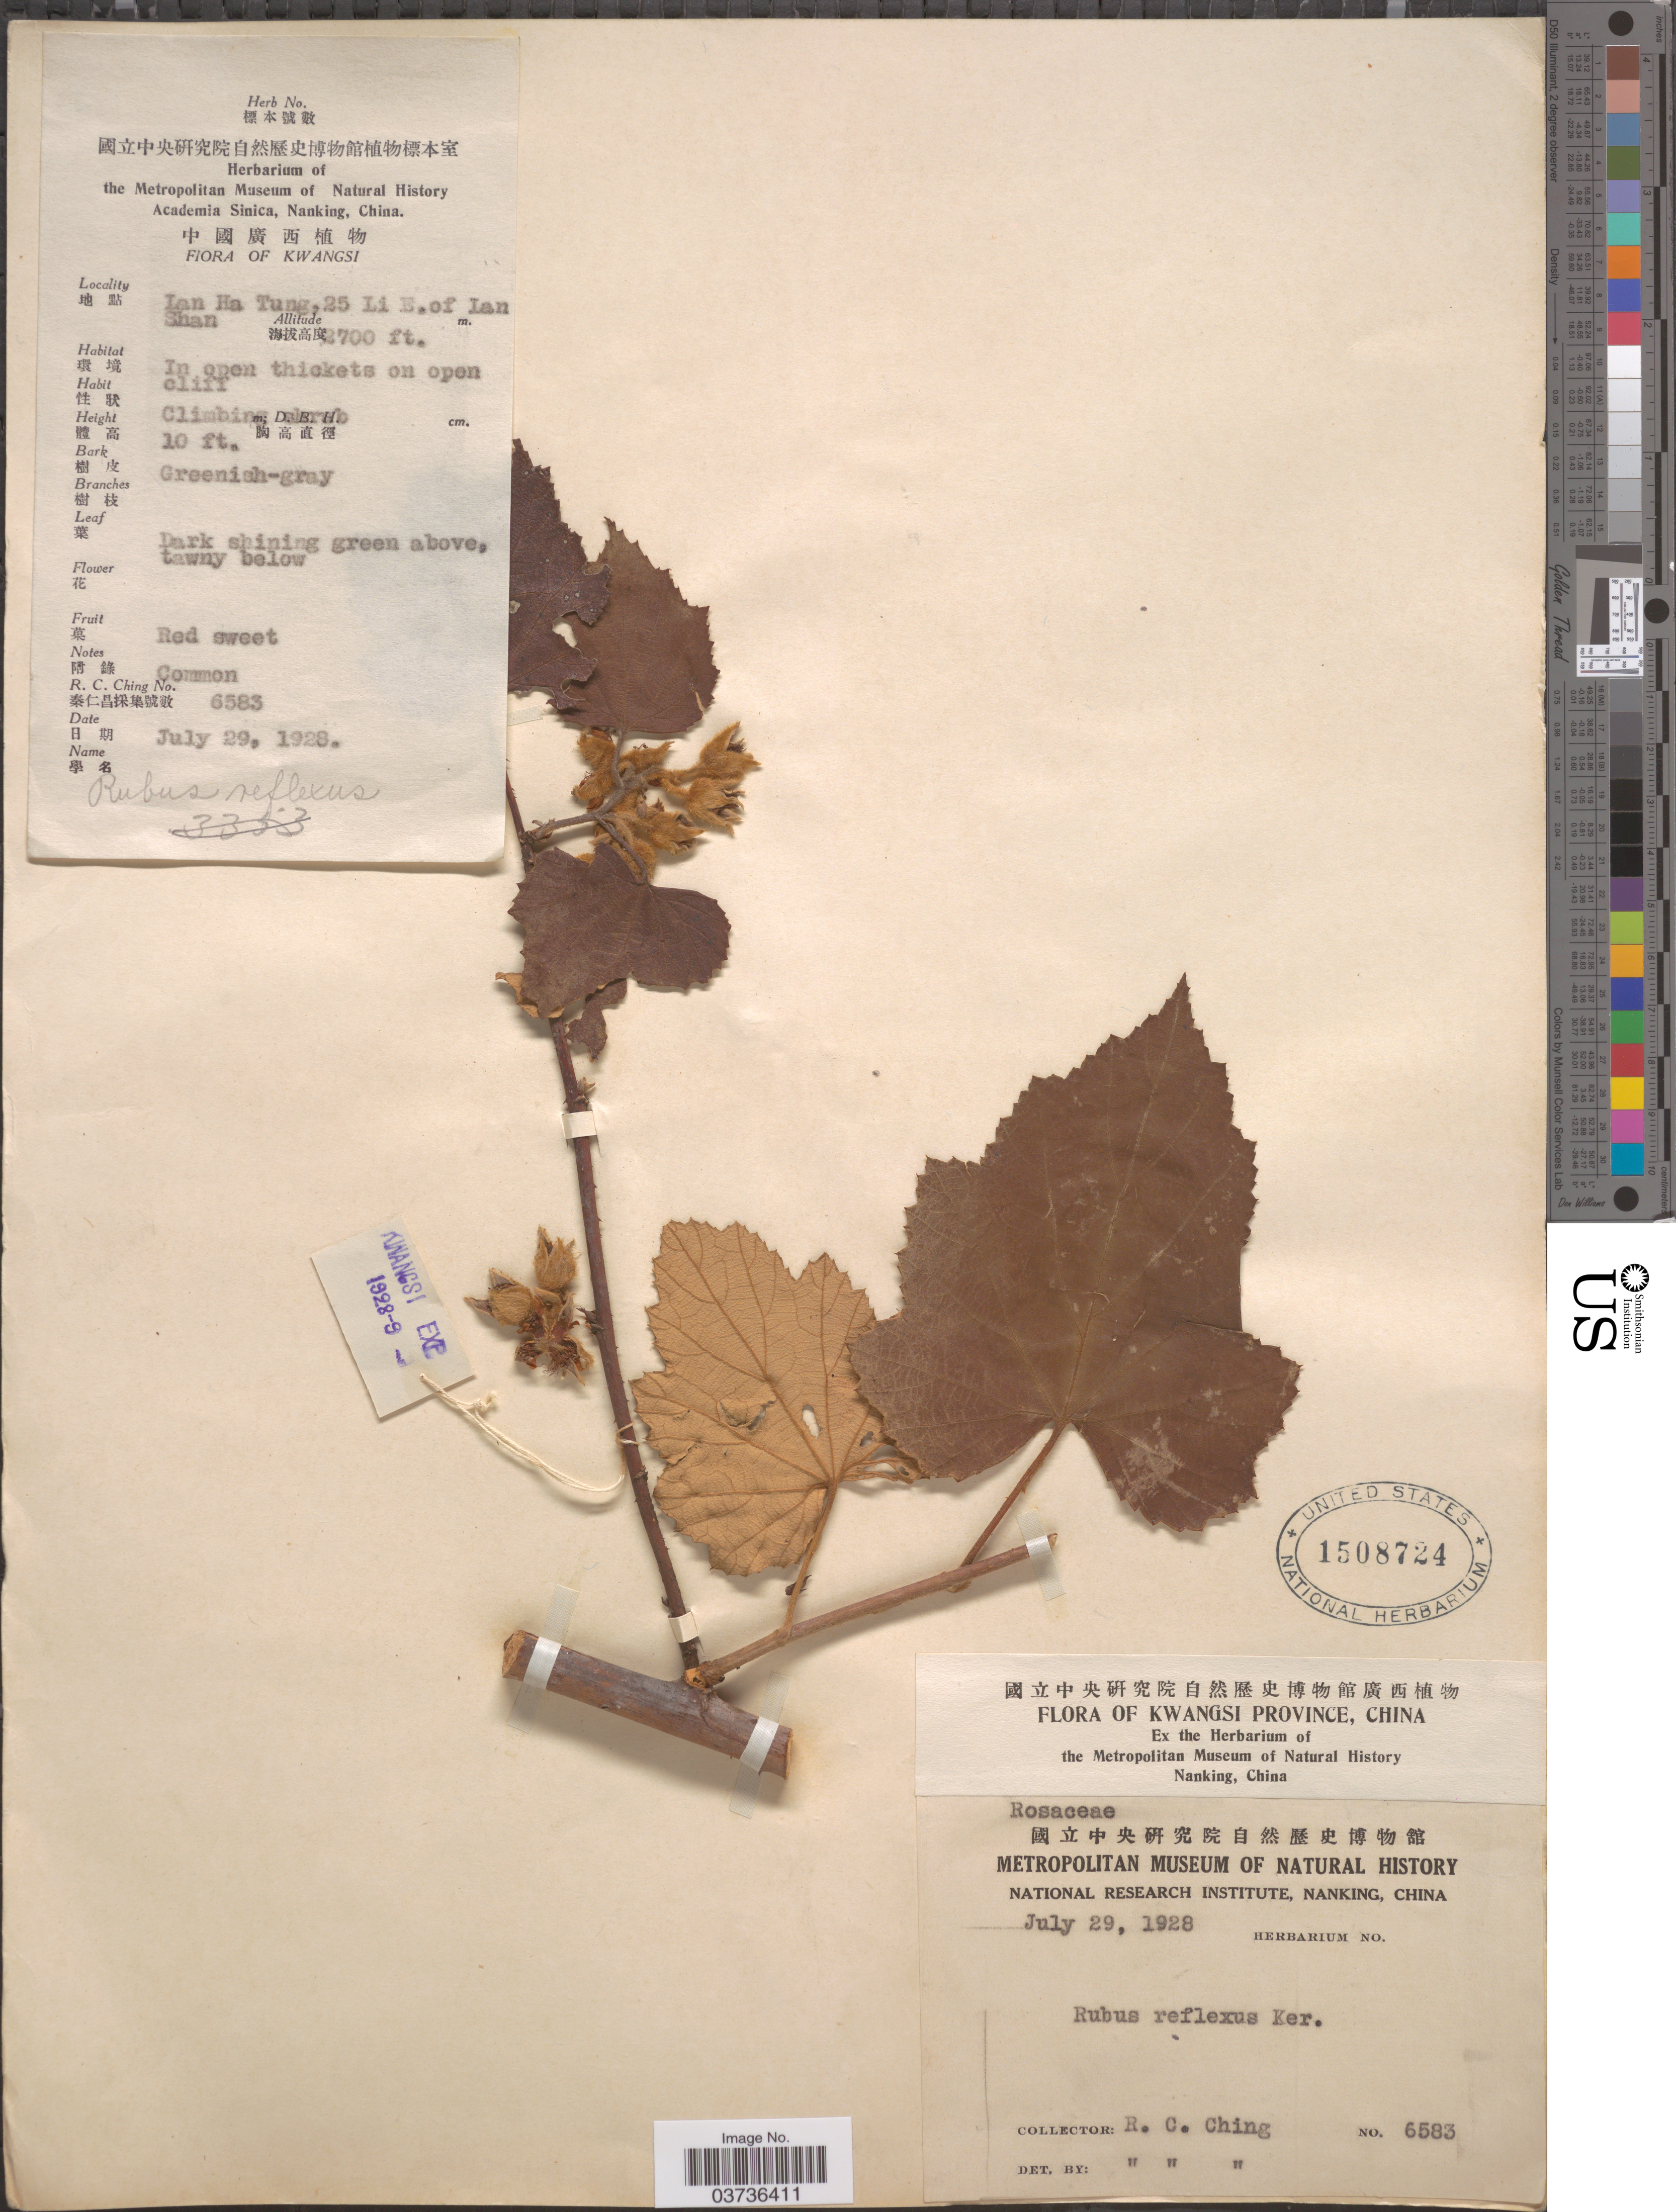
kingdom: Plantae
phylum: Tracheophyta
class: Magnoliopsida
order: Rosales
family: Rosaceae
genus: Rubus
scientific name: Rubus reflexus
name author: Ker Gawl.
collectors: R. C. Ching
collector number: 6583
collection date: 1928-07-29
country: China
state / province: Guangxi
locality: Kwangsi Province. Lan Ha Tung, 25 Li E. of Lan Shan.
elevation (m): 823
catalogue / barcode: US 1508724